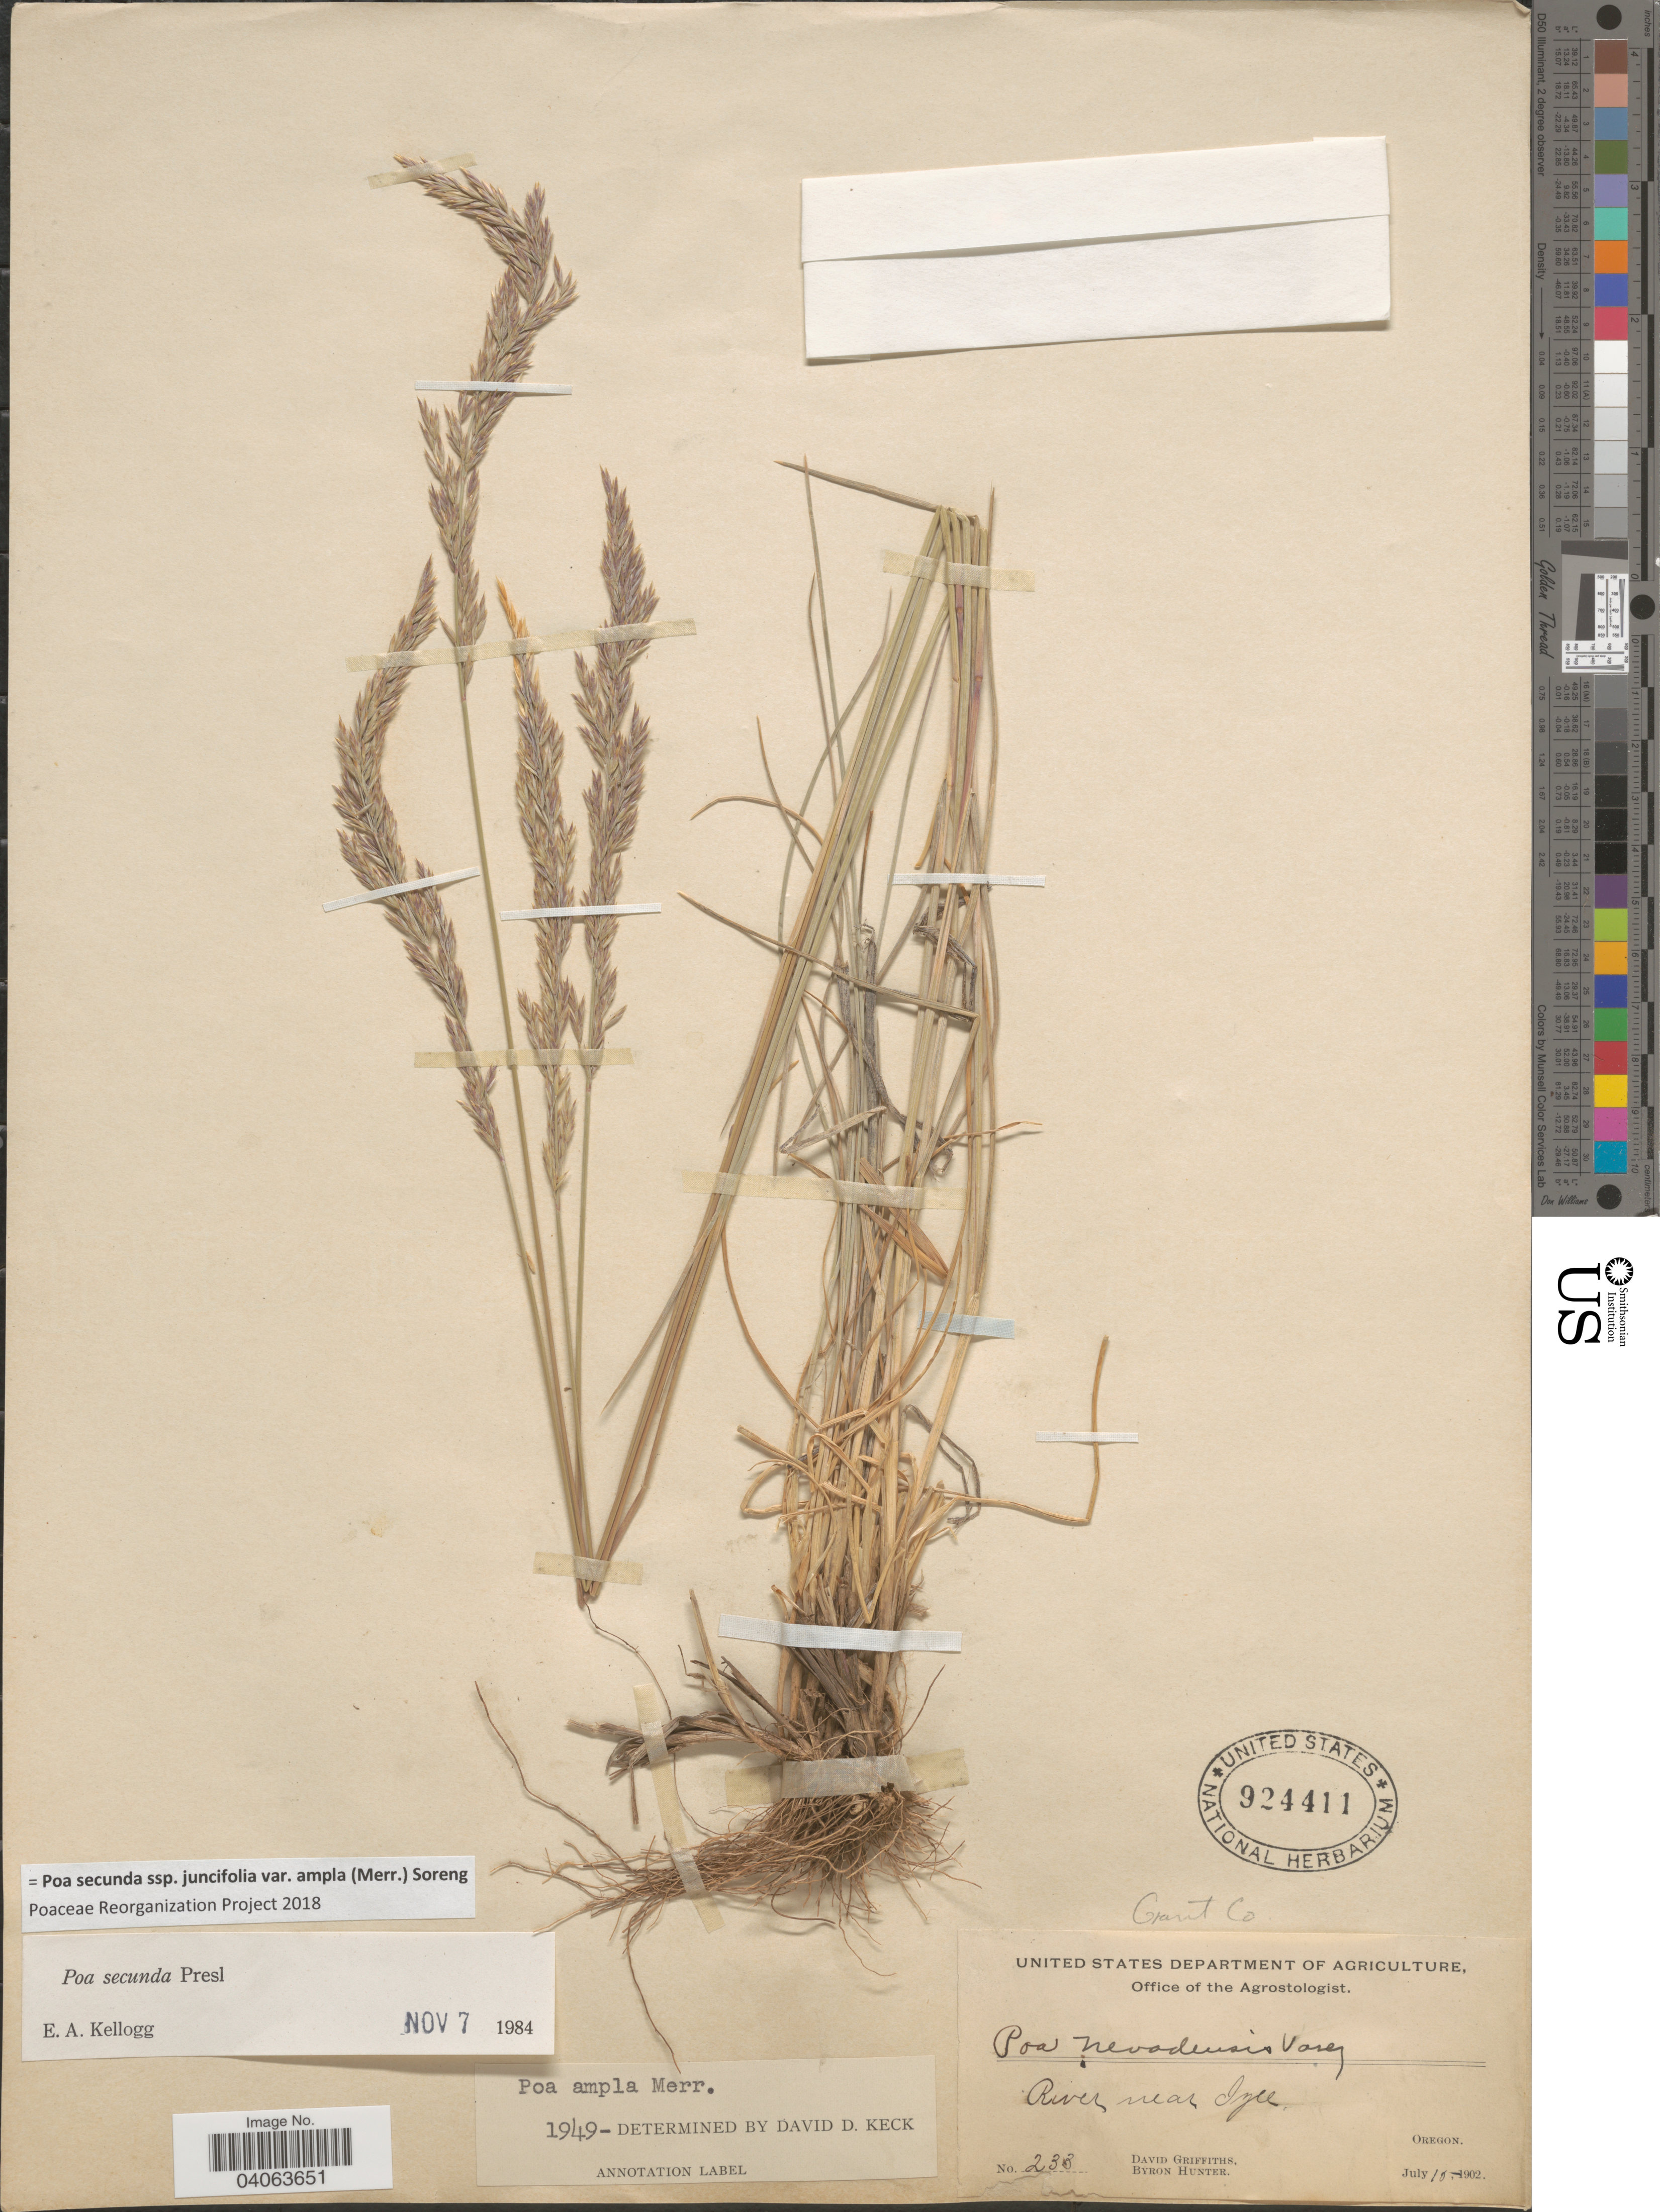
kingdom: Plantae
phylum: Tracheophyta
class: Liliopsida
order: Poales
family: Poaceae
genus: Poa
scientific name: Poa secunda subsp. juncifolia var. ampla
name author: (Merr.) Soreng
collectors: D. Griffiths & B. Hunter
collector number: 233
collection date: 1902-07-15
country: United States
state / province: Oregon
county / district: Grant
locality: River near Izee. Grant Co.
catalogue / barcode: US 924411